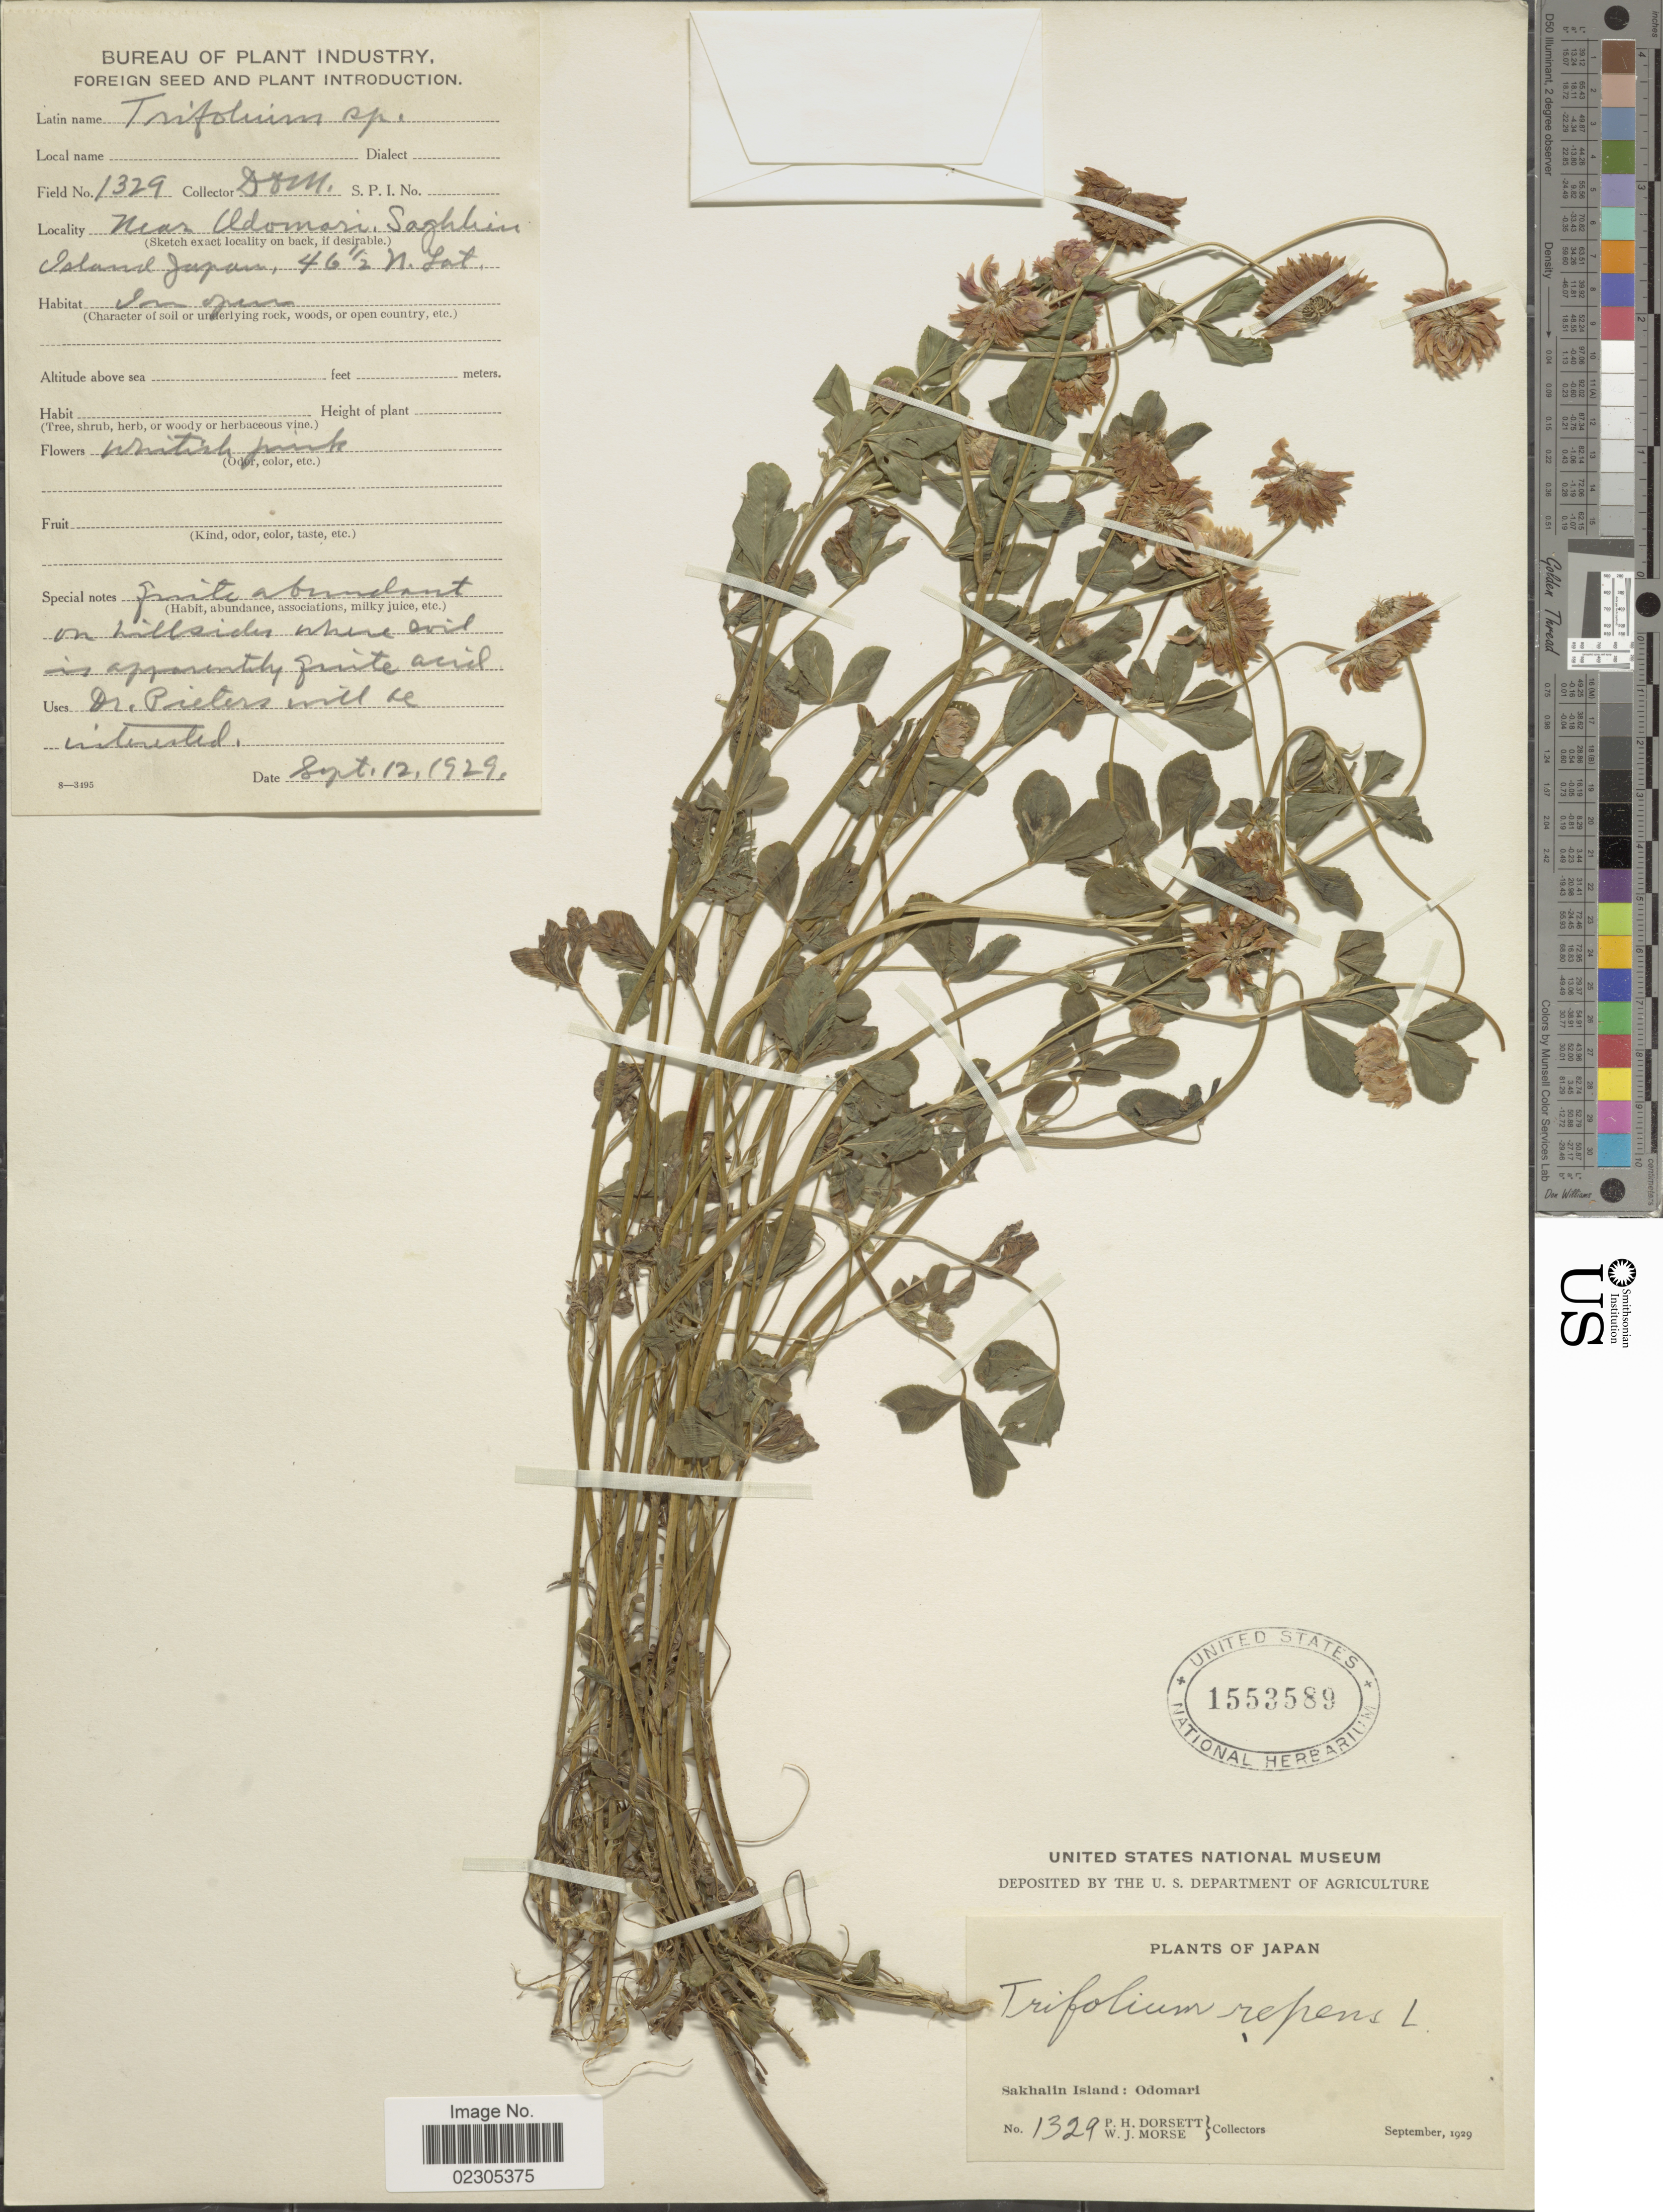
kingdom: Plantae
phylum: Tracheophyta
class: Magnoliopsida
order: Fabales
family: Fabaceae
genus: Trifolium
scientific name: Trifolium repens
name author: L.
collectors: P. H. Dorsett & W. J. Morse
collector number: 1329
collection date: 1929-09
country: Japan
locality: Sakhalin Island: Odomari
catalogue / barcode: US 1553589